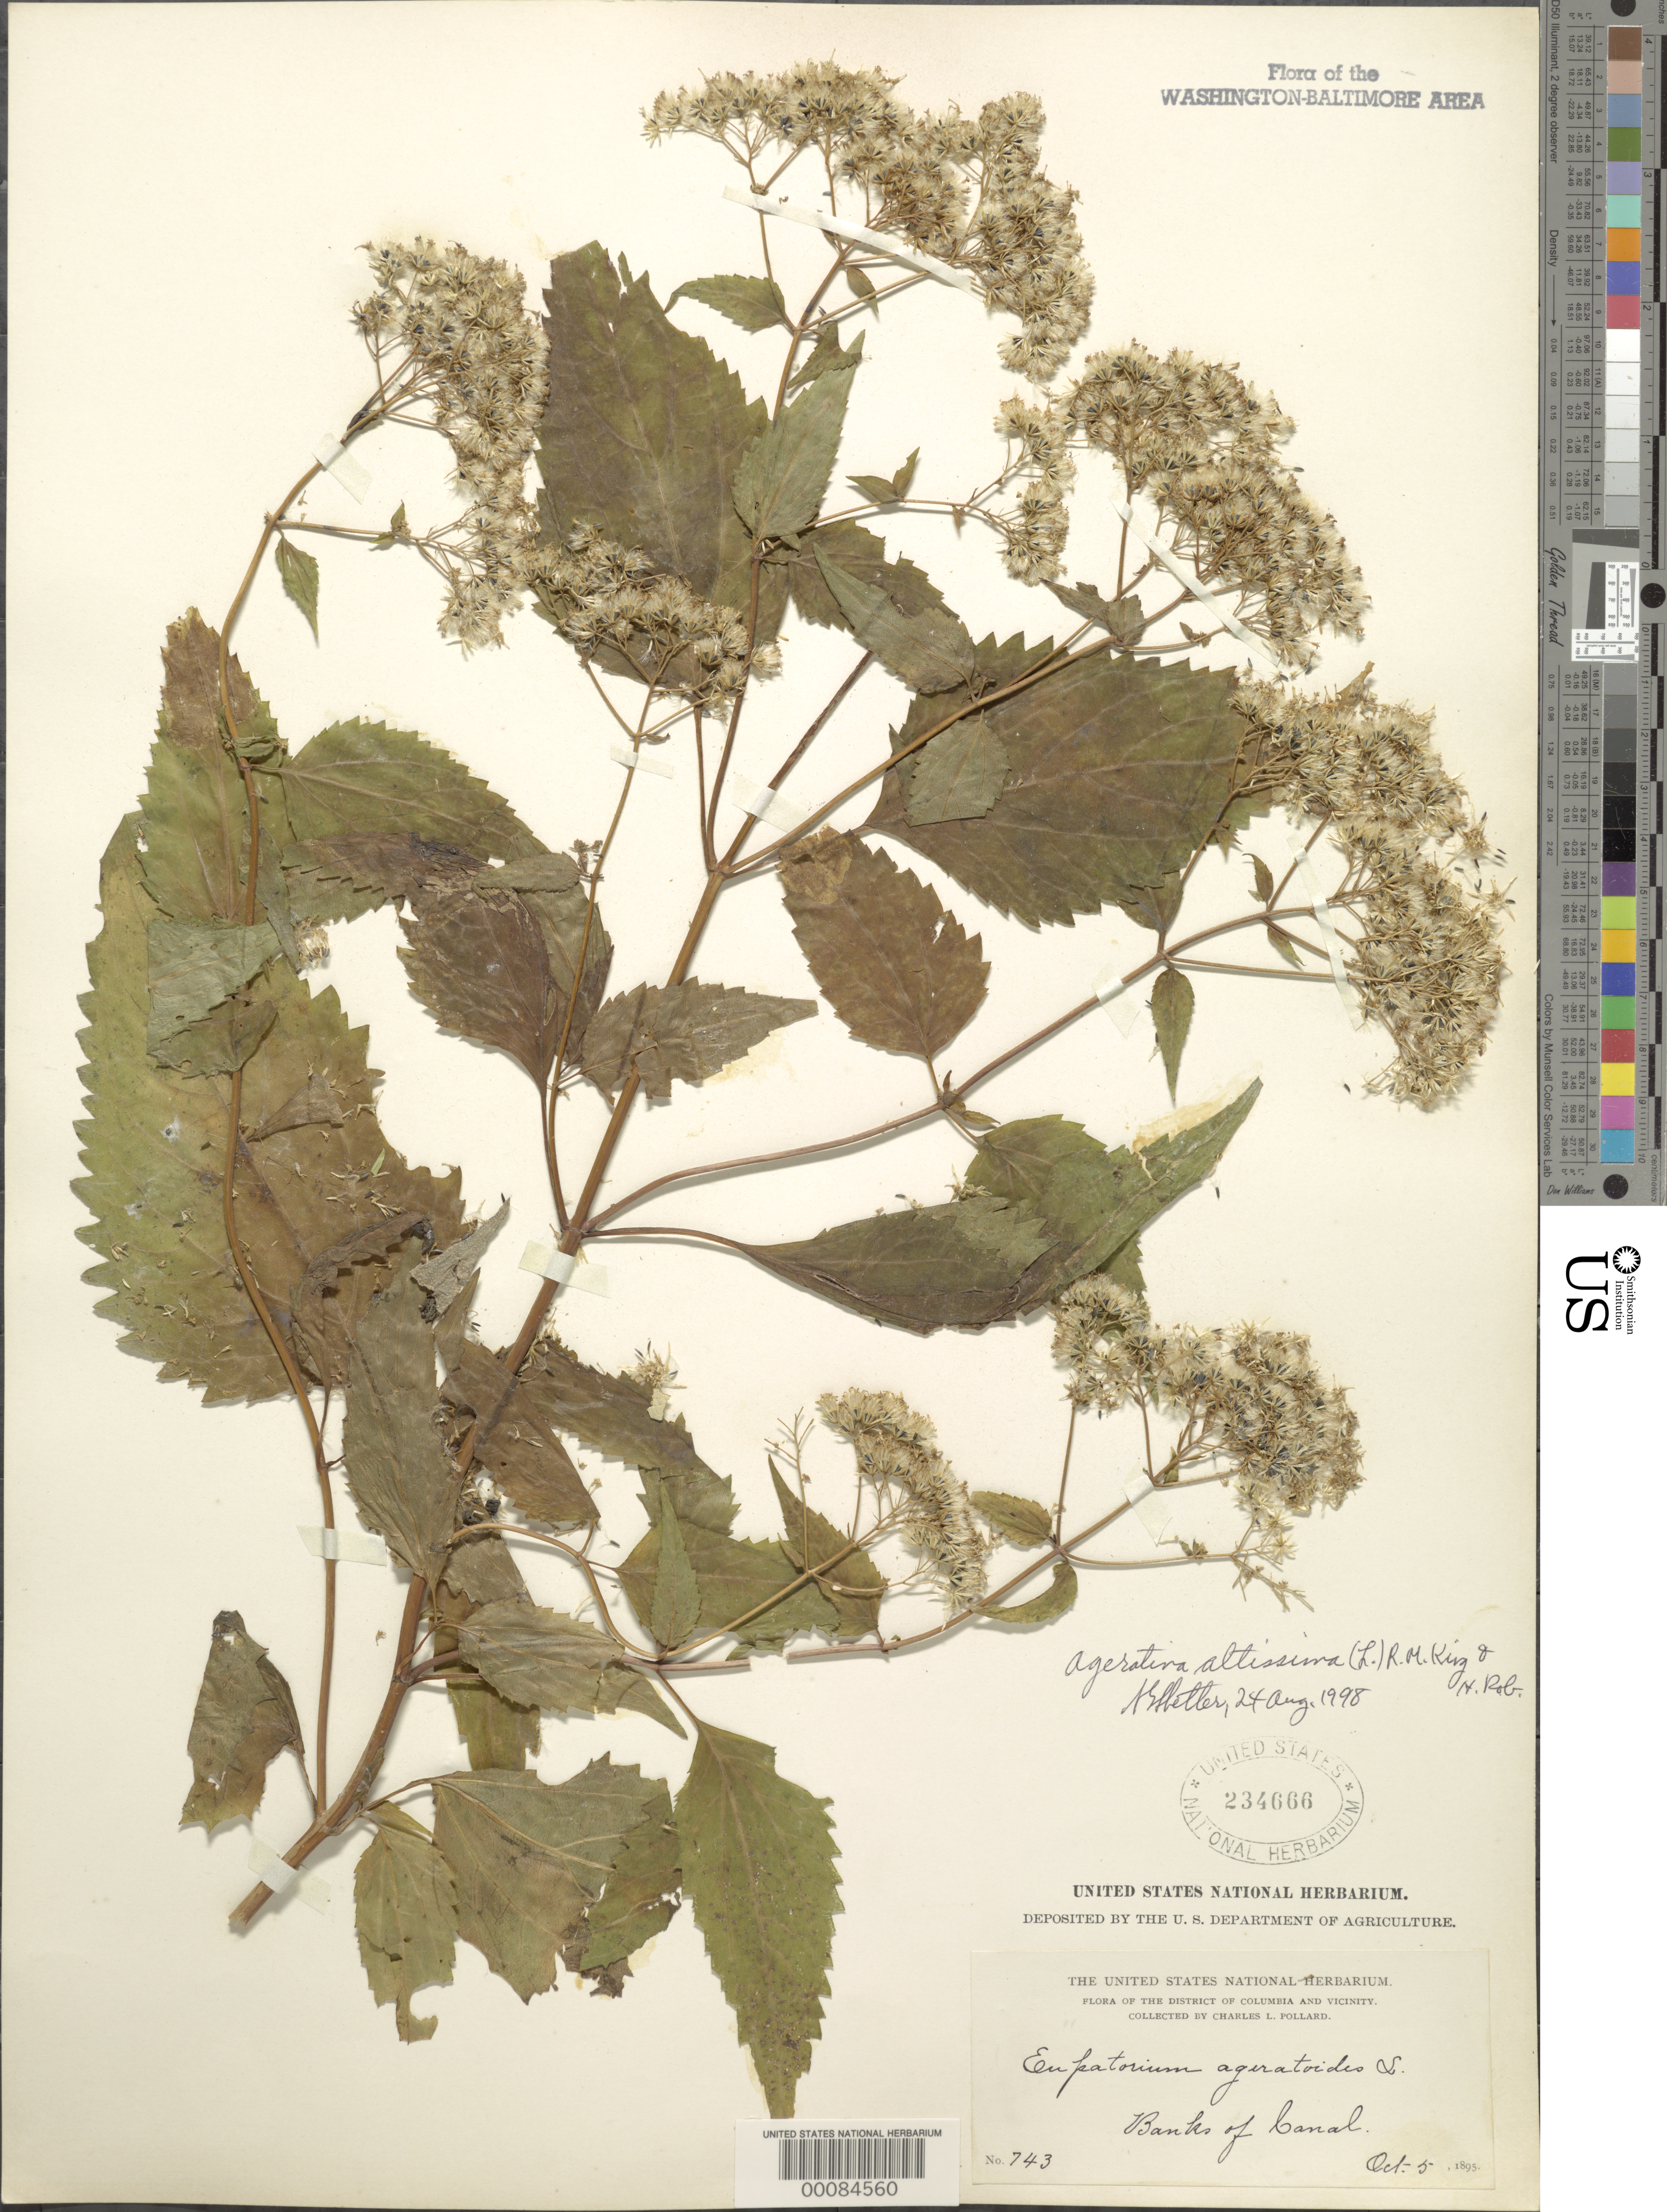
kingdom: Plantae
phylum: Tracheophyta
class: Magnoliopsida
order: Asterales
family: Asteraceae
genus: Ageratina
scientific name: Ageratina aromatica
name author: (L.) Spach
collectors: C. L. Pollard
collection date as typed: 05 Oct 1895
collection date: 1895-10-05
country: United States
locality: Bank of Canal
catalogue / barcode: US 234666